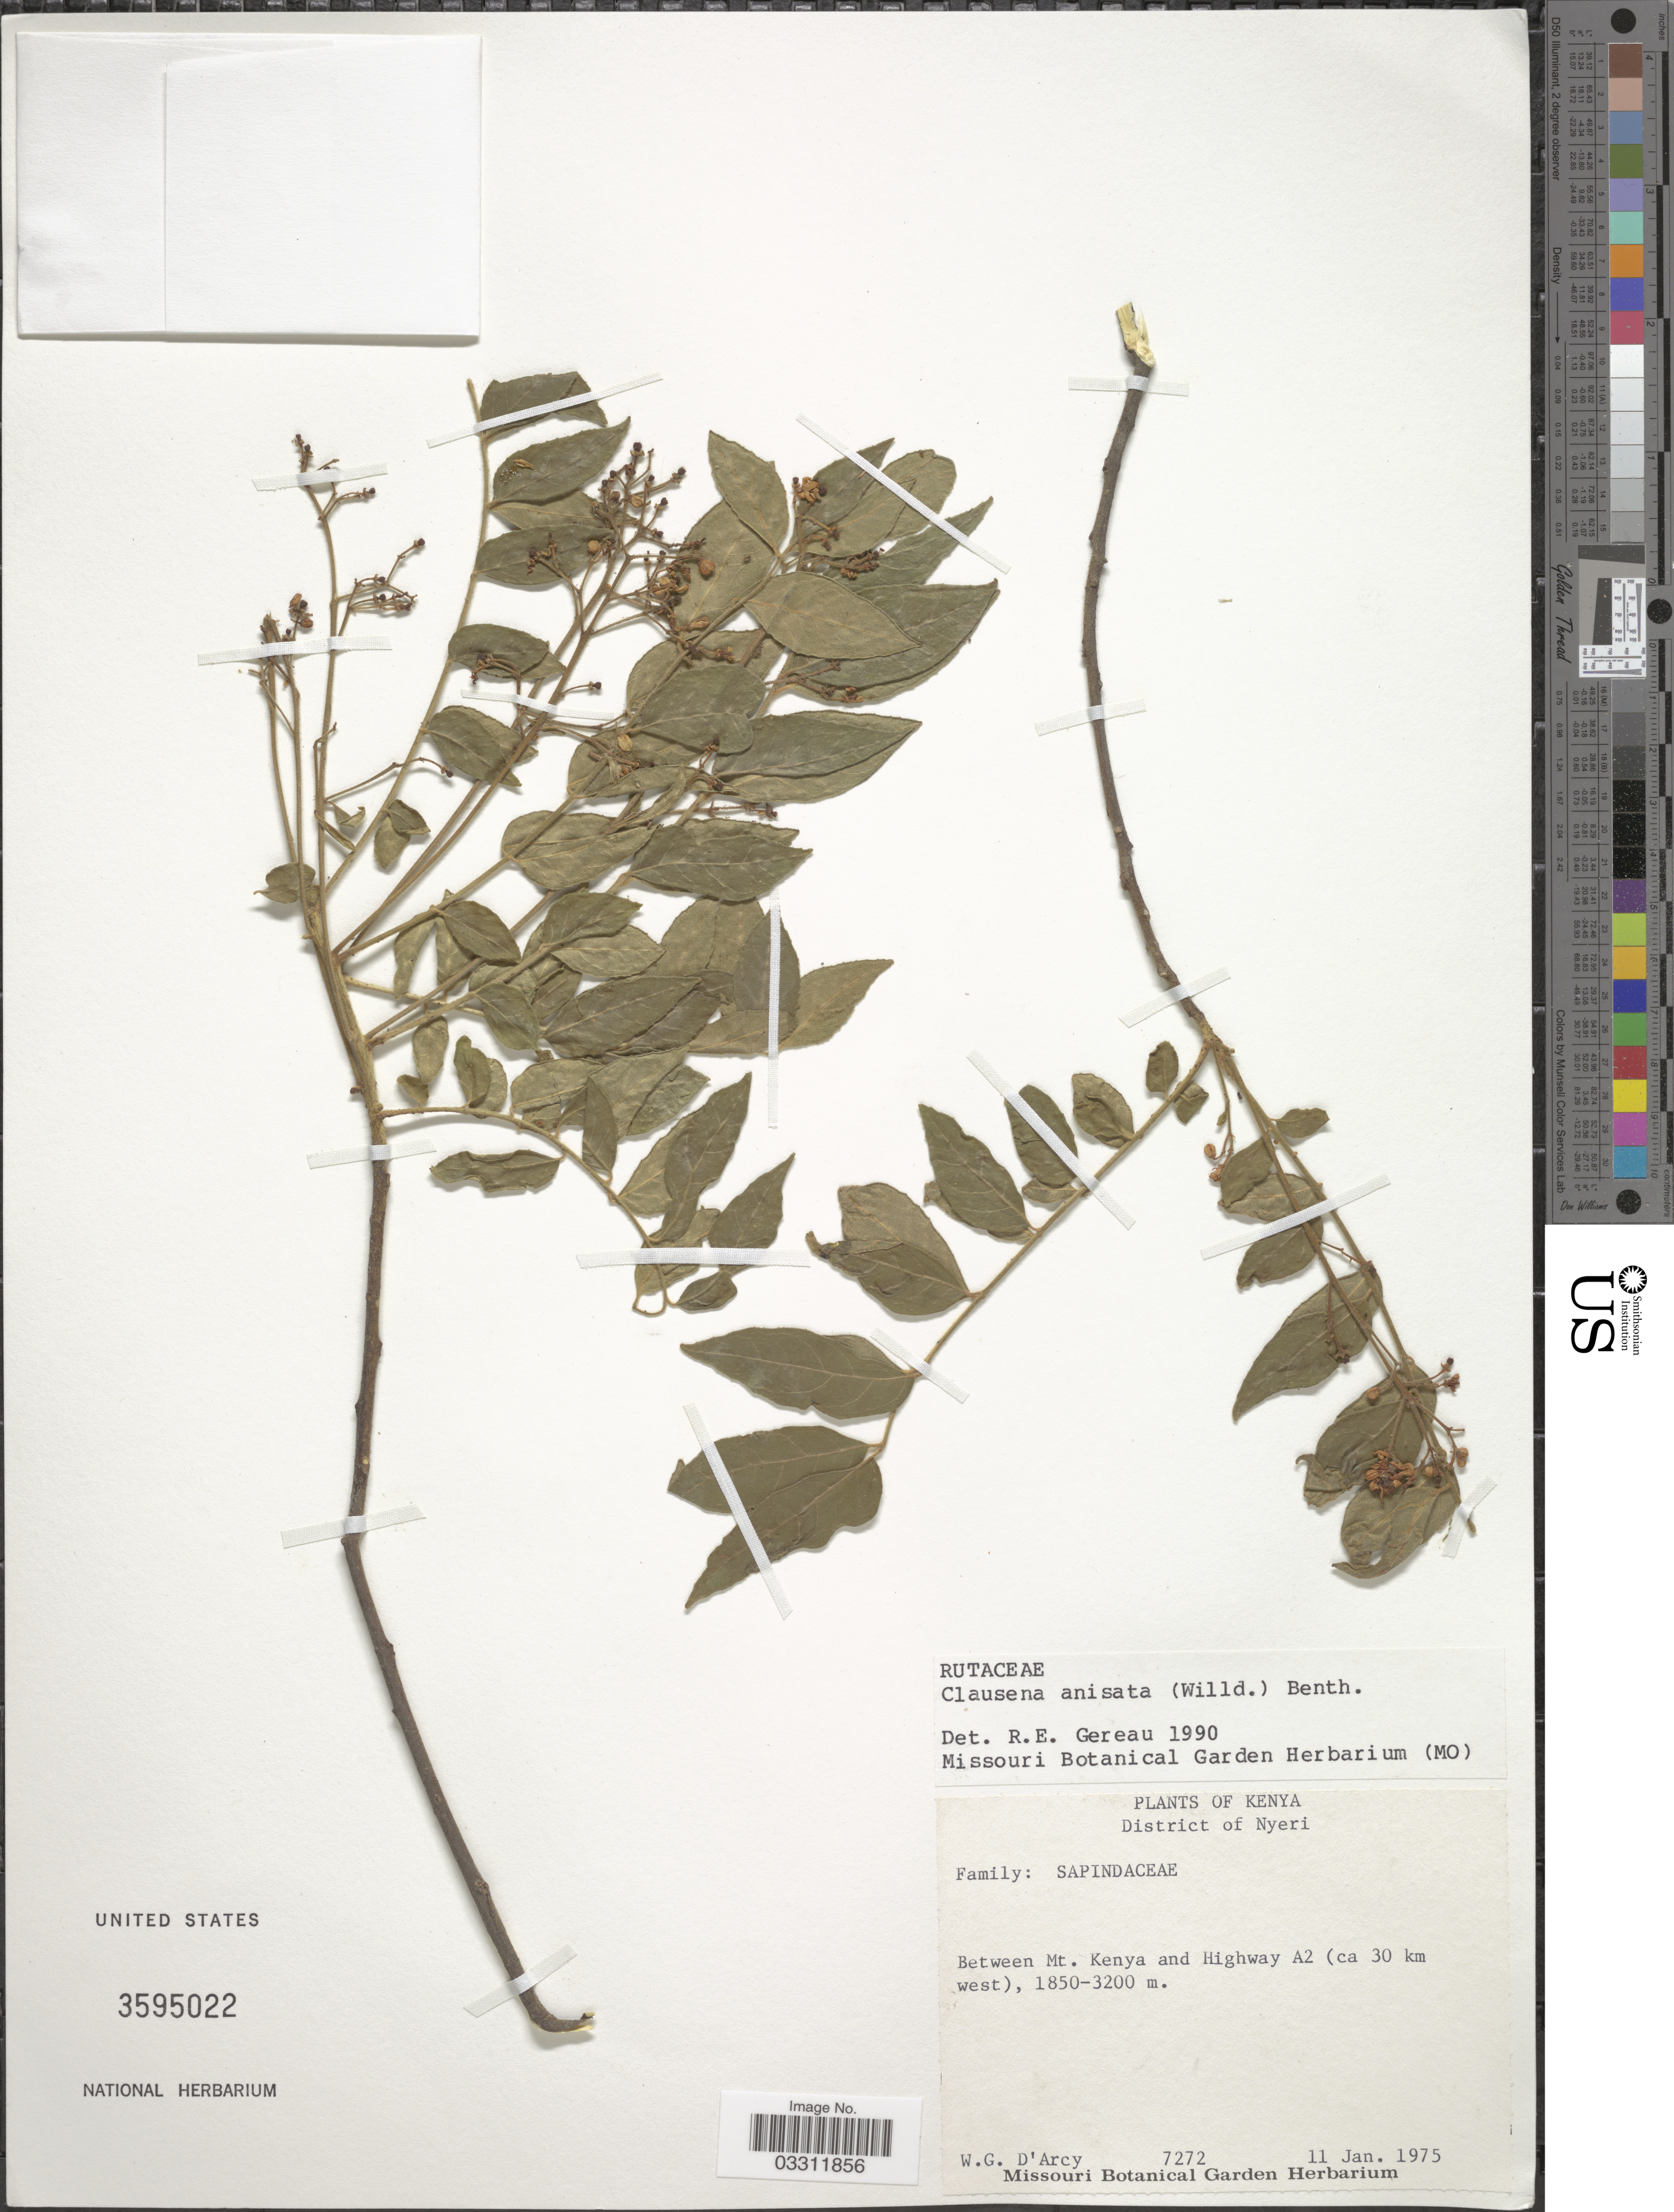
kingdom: Plantae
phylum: Tracheophyta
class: Magnoliopsida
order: Sapindales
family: Rutaceae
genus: Clausena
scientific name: Clausena anisata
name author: (Willd.) Benth.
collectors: W. G. D'Arcy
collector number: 7272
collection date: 1975-01-11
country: Kenya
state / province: Nyeri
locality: District of Nyeri. Between Mt. Kenya and Highway A2 (ca 30 km west).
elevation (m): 1850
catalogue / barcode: US 3595022